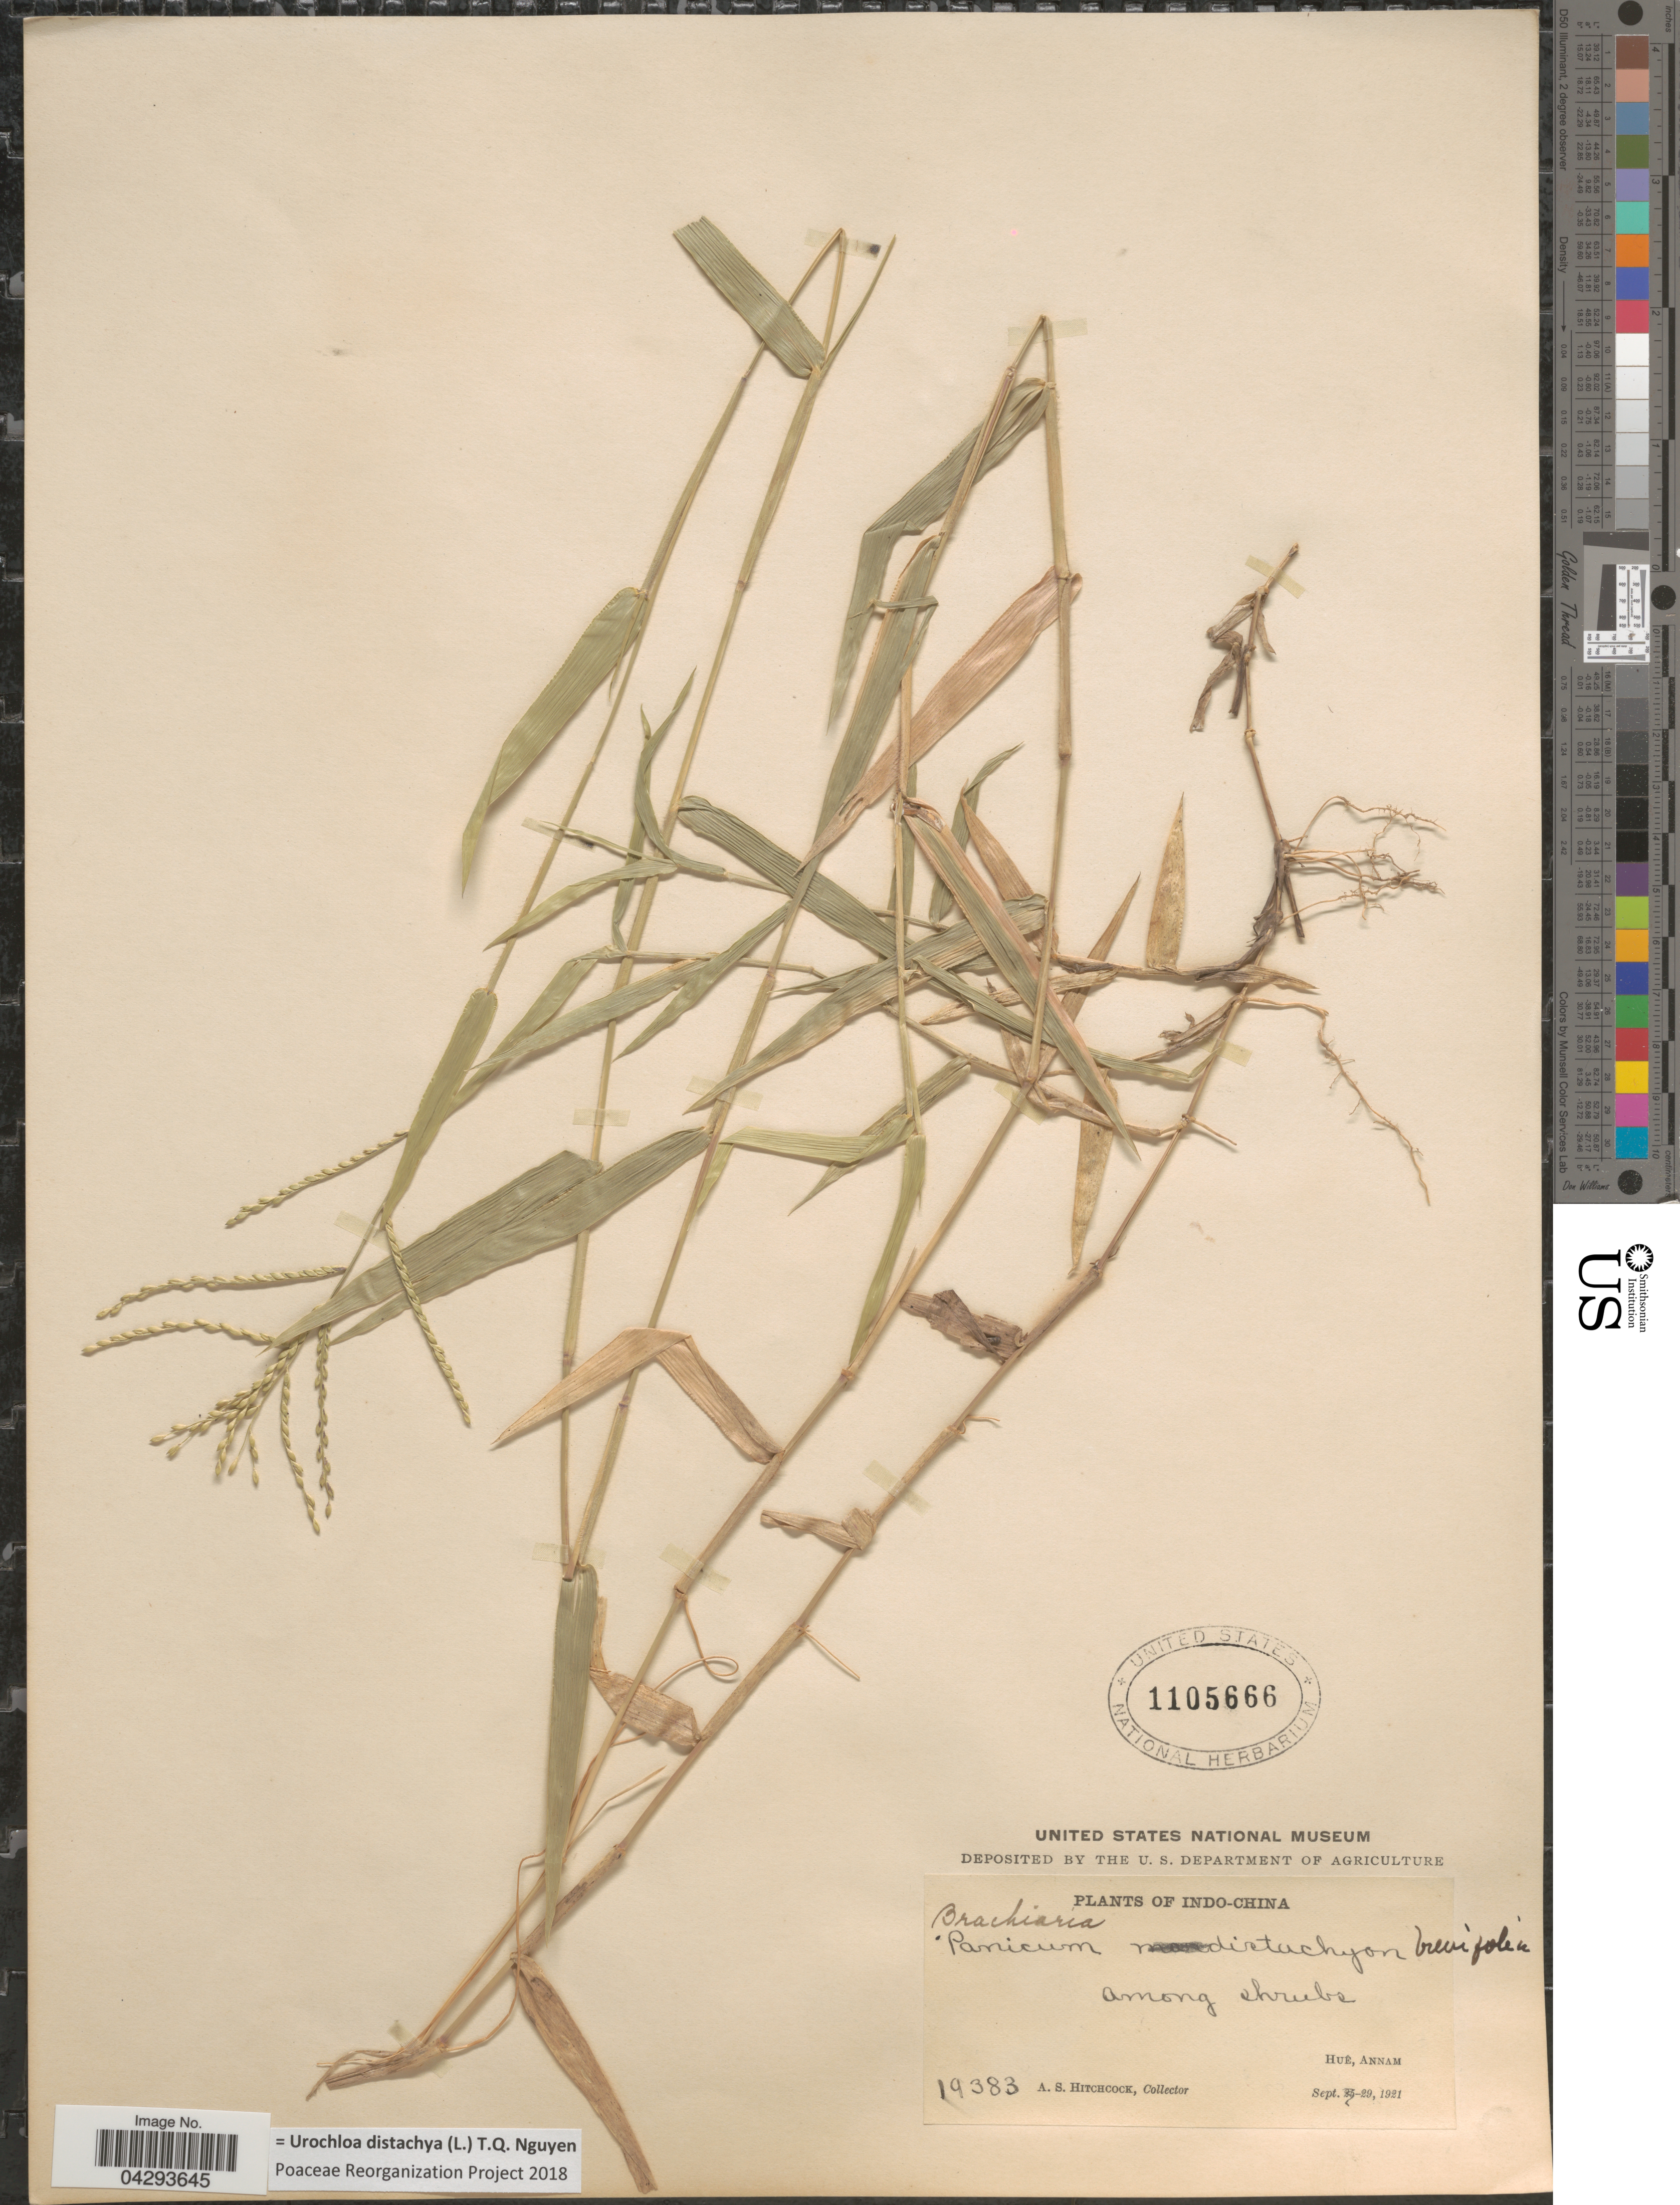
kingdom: Plantae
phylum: Tracheophyta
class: Liliopsida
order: Poales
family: Poaceae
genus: Urochloa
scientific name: Urochloa distachya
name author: (L.) T.Q. Nguyen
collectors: A. S. Hitchcock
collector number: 19383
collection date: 1921-09-29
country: Vietnam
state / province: Thua Thien-Hue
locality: Hué, Annam.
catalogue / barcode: US 1105666